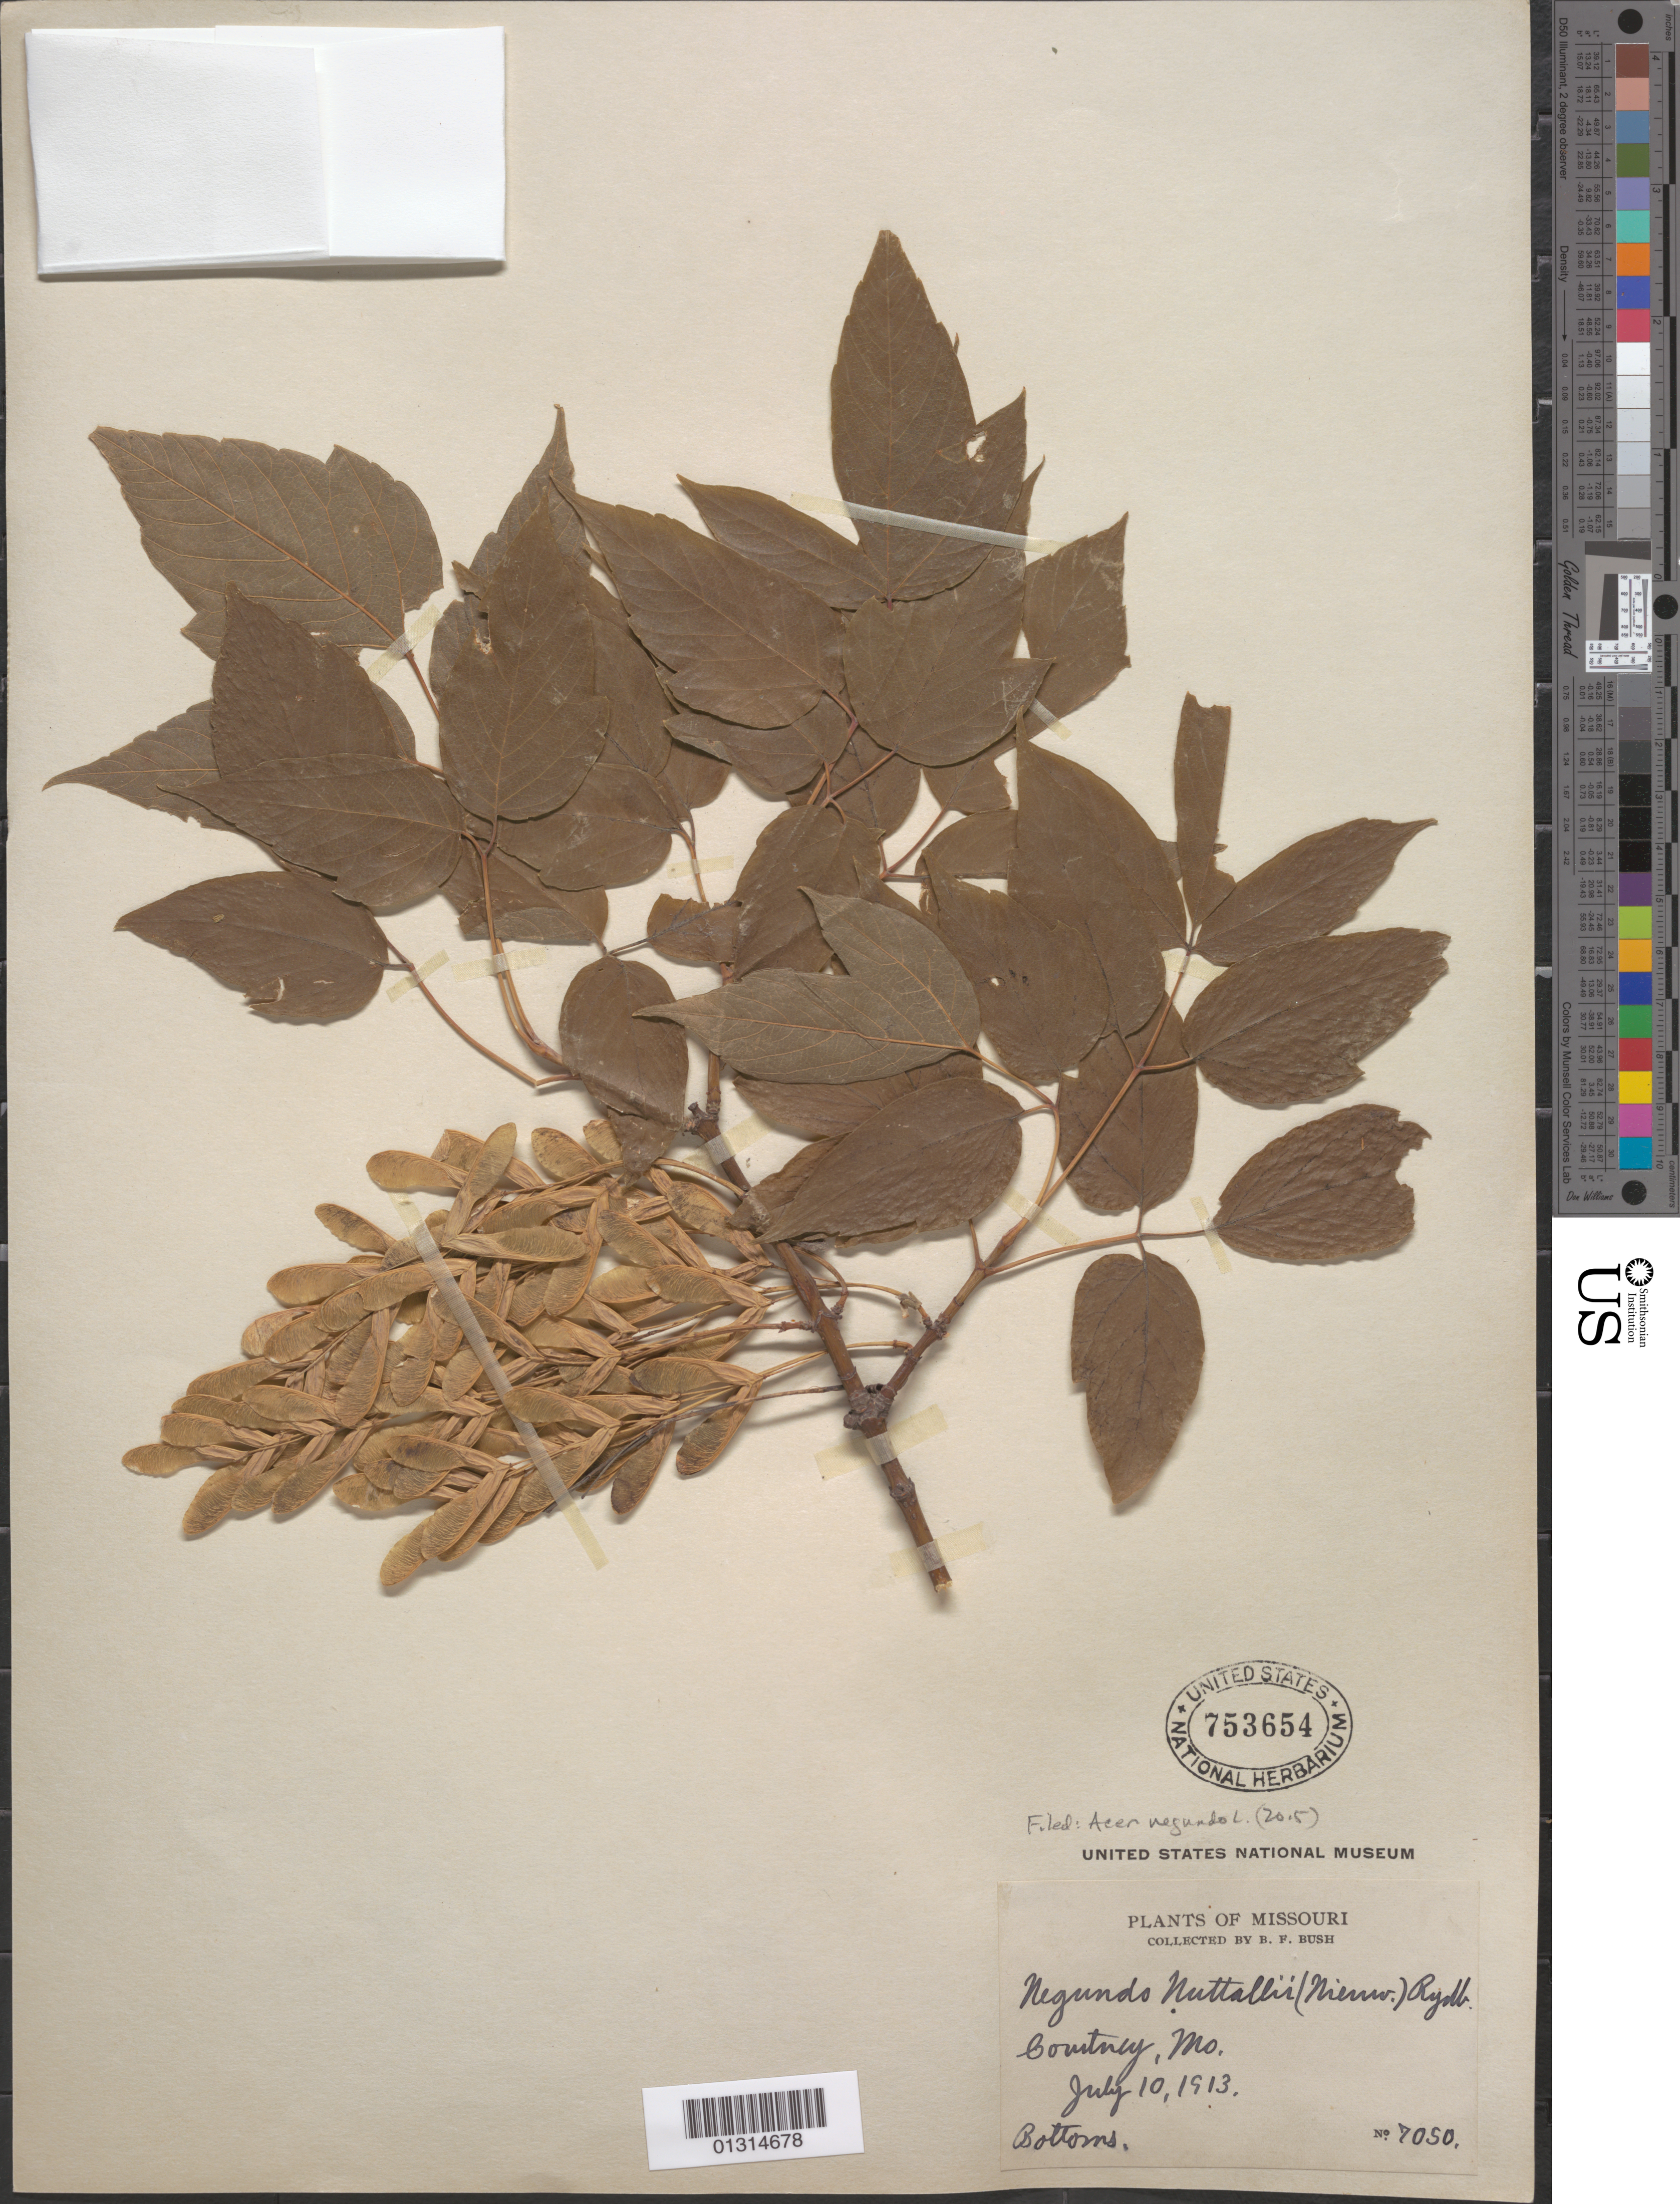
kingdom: Plantae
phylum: Tracheophyta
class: Magnoliopsida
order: Sapindales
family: Sapindaceae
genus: Acer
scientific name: Acer negundo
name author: L.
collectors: B. F. Bush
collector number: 7050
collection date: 1913-07-10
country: United States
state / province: Missouri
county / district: Jackson County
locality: Courtney.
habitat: Bottoms.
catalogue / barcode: US 753654